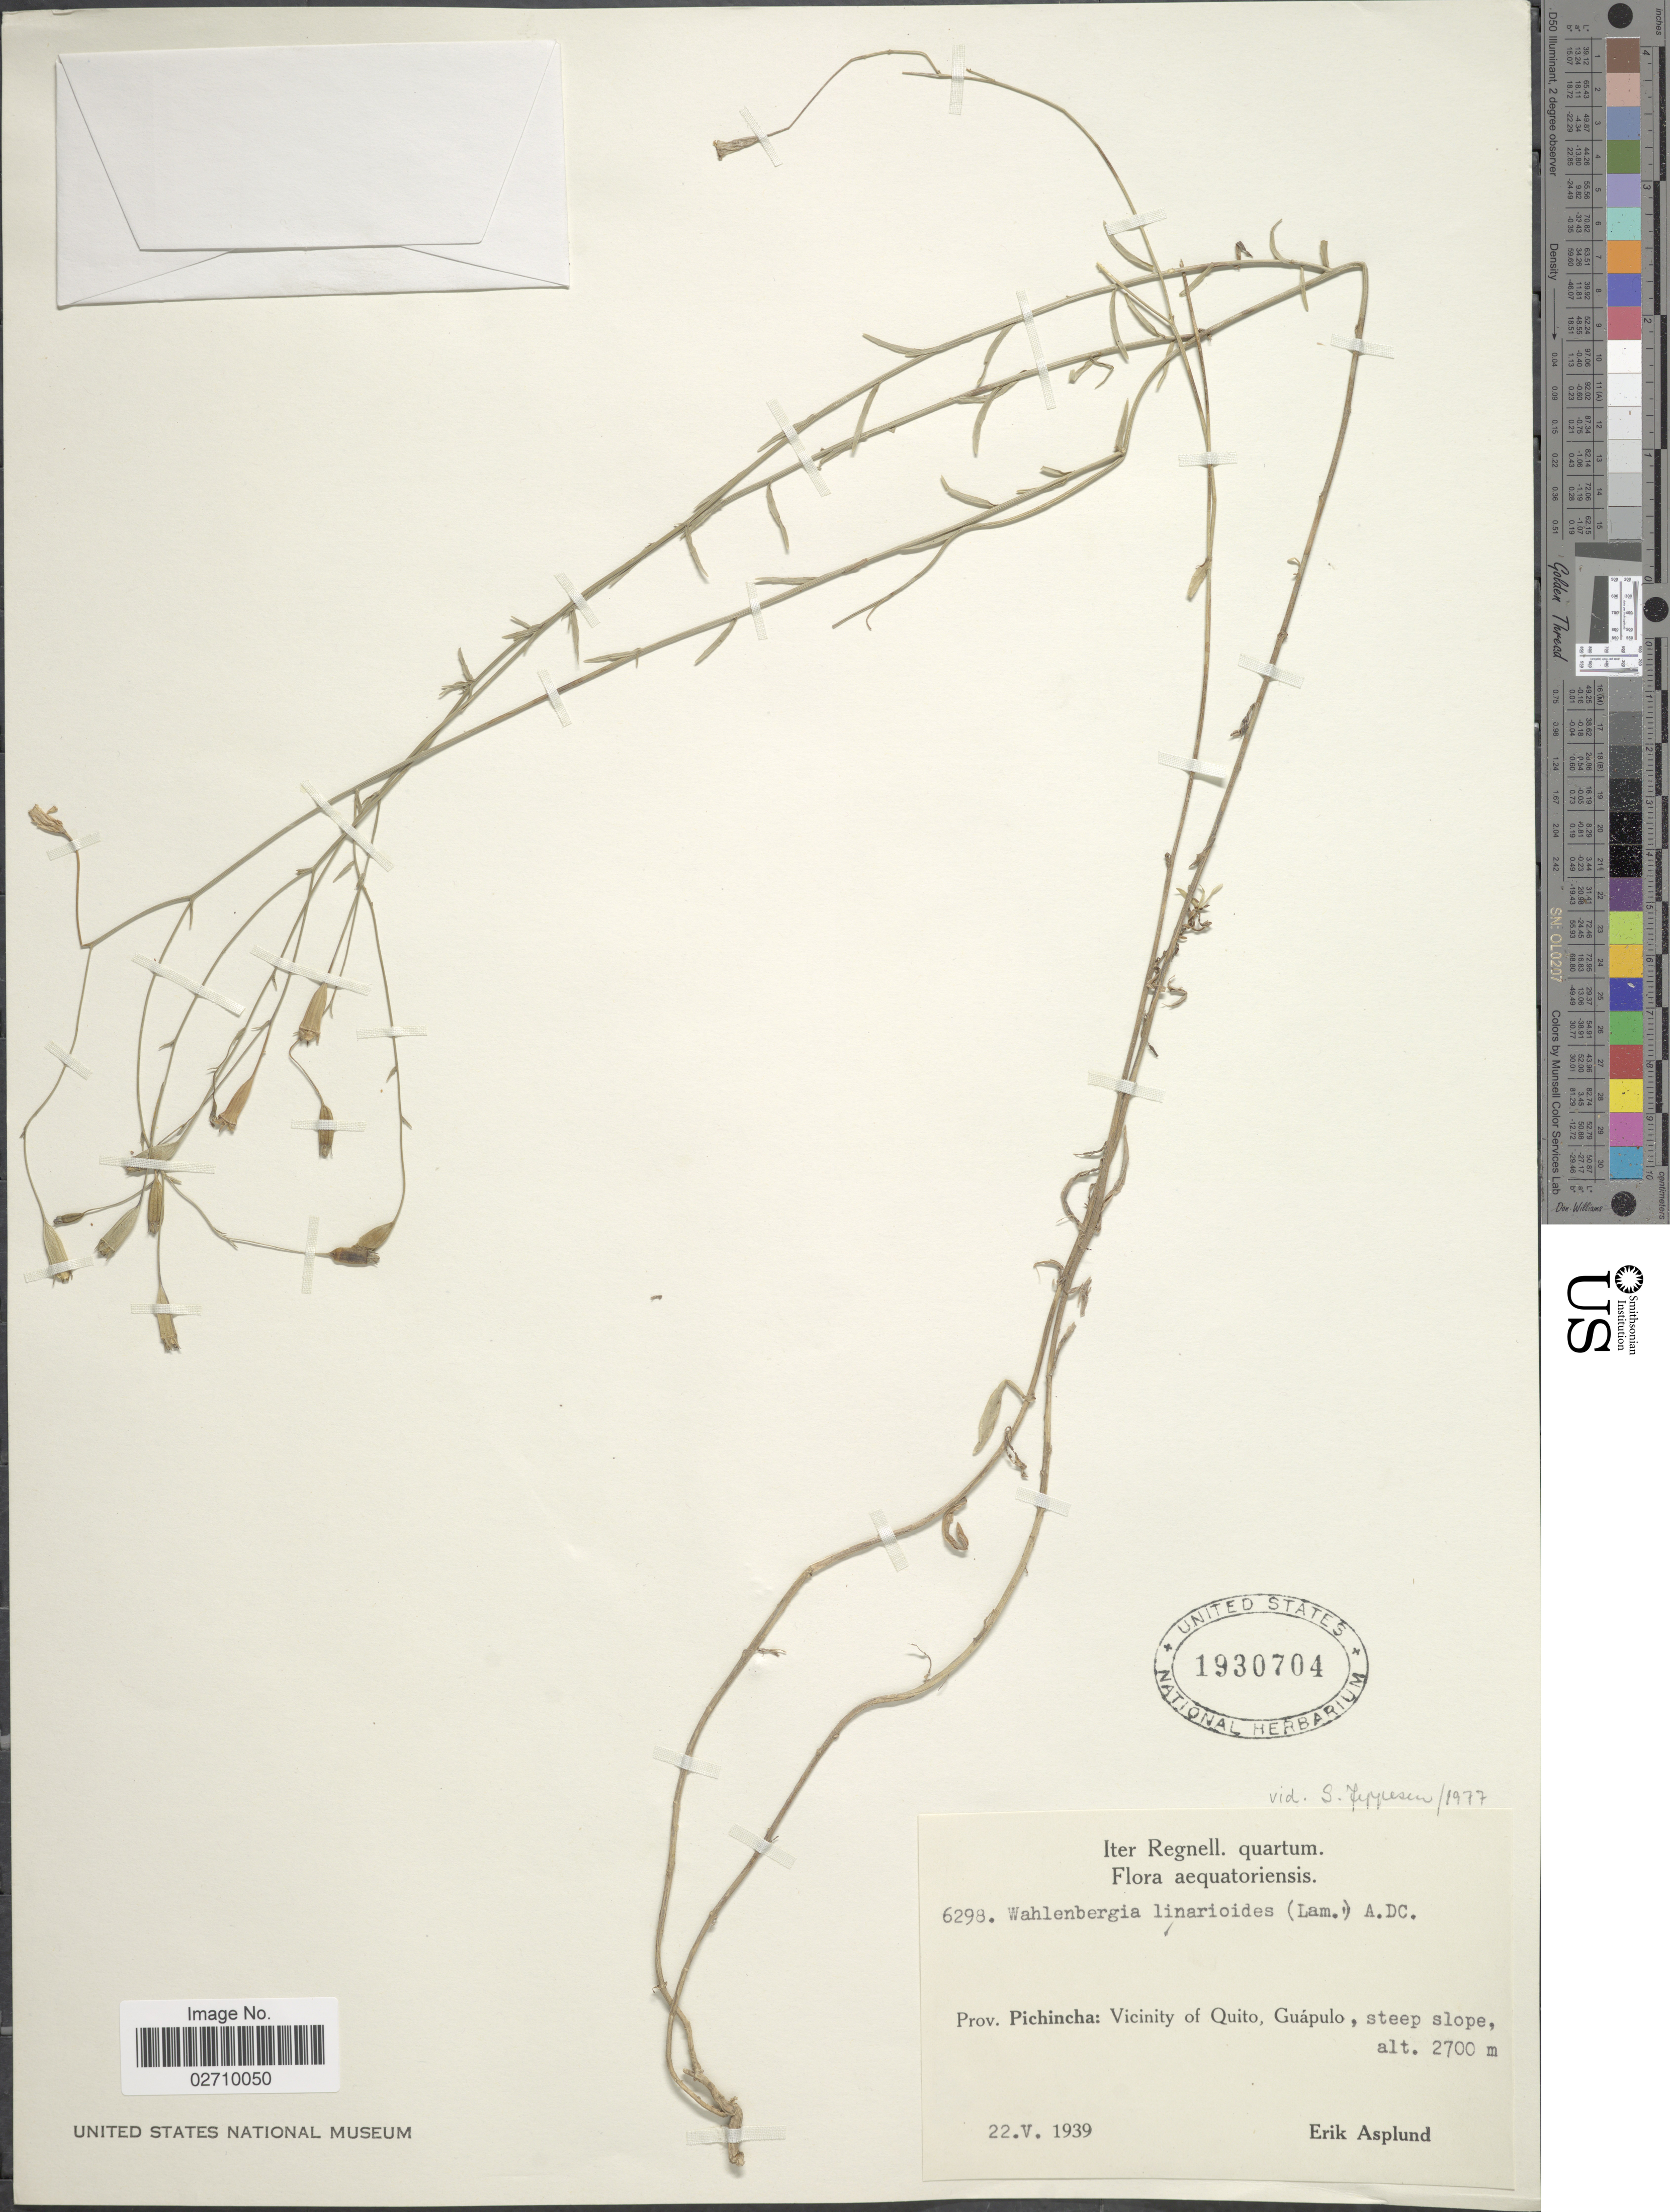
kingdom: Plantae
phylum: Tracheophyta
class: Magnoliopsida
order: Asterales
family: Campanulaceae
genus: Wahlenbergia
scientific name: Wahlenbergia linarioides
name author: (Lam.) A. DC.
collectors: E. Asplund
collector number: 6298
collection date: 1939-05-22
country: Ecuador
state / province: Pichincha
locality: Aequatoriensis. Vicinity of Quito, Guapulo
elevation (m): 2700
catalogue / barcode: US 1930704